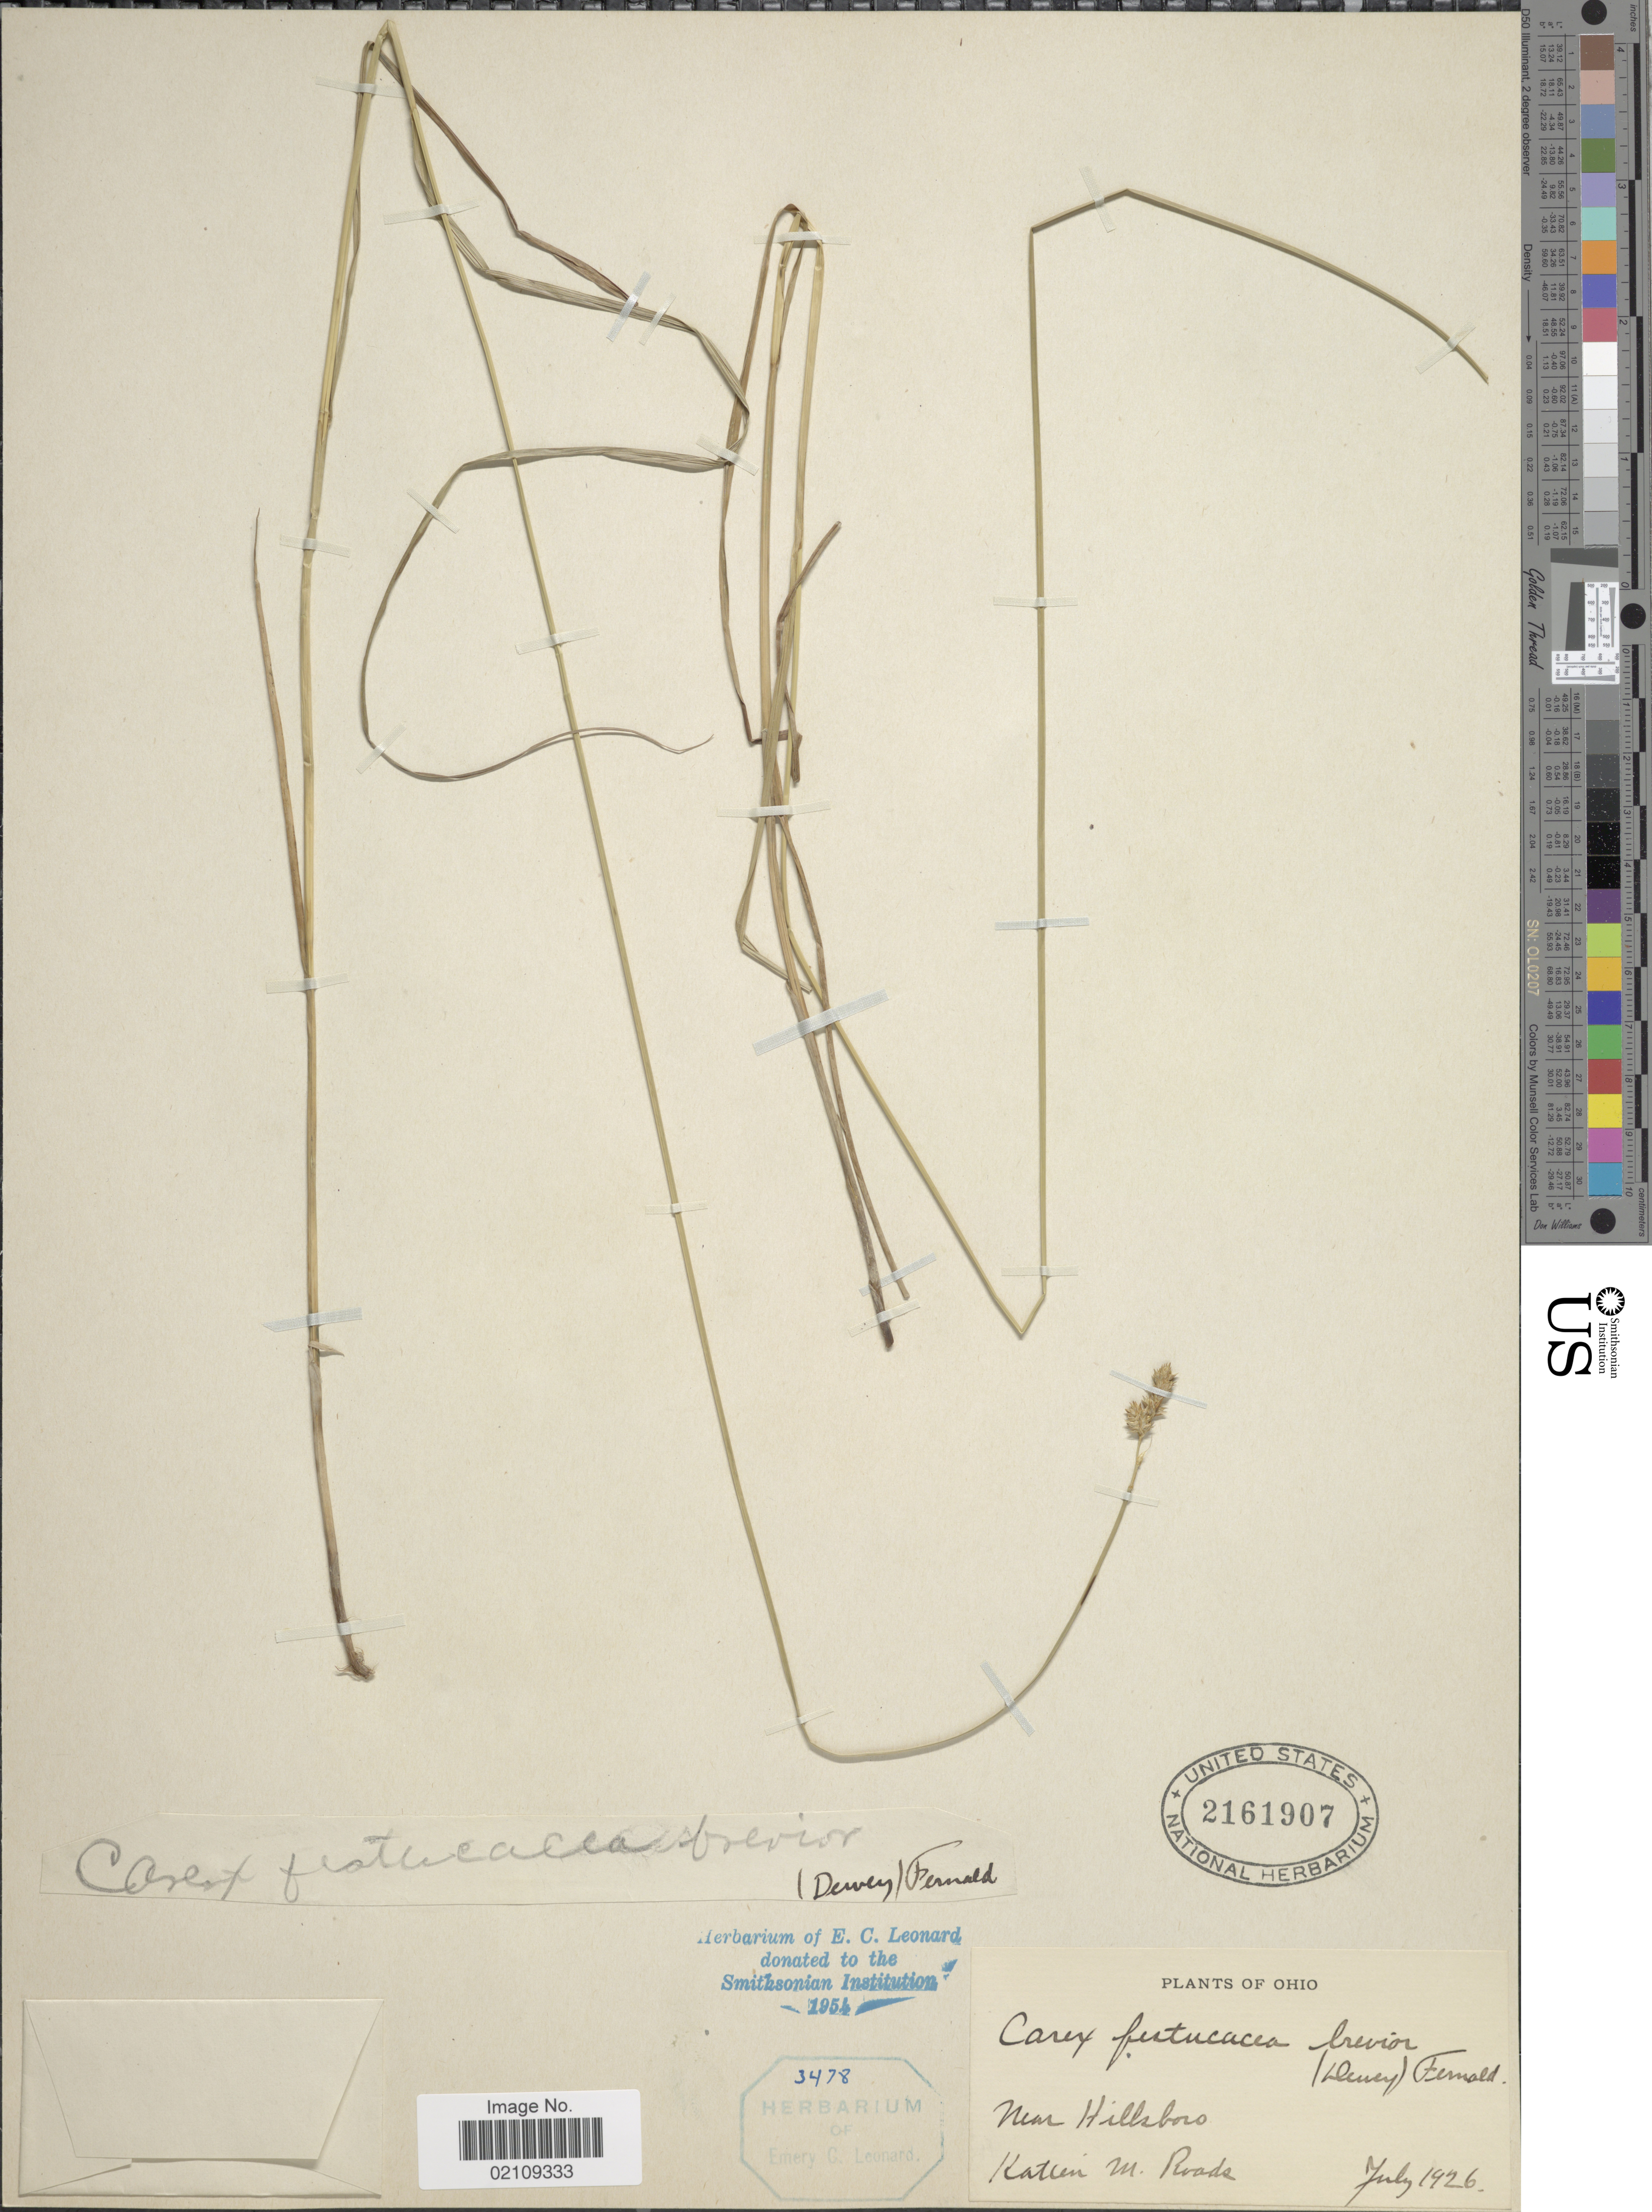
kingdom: Plantae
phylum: Tracheophyta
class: Liliopsida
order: Poales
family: Cyperaceae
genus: Carex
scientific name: Carex festucacea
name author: Willd.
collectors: K. Roads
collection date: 1926-07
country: United States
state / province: Ohio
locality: Near Hillsboro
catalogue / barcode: US 2161907